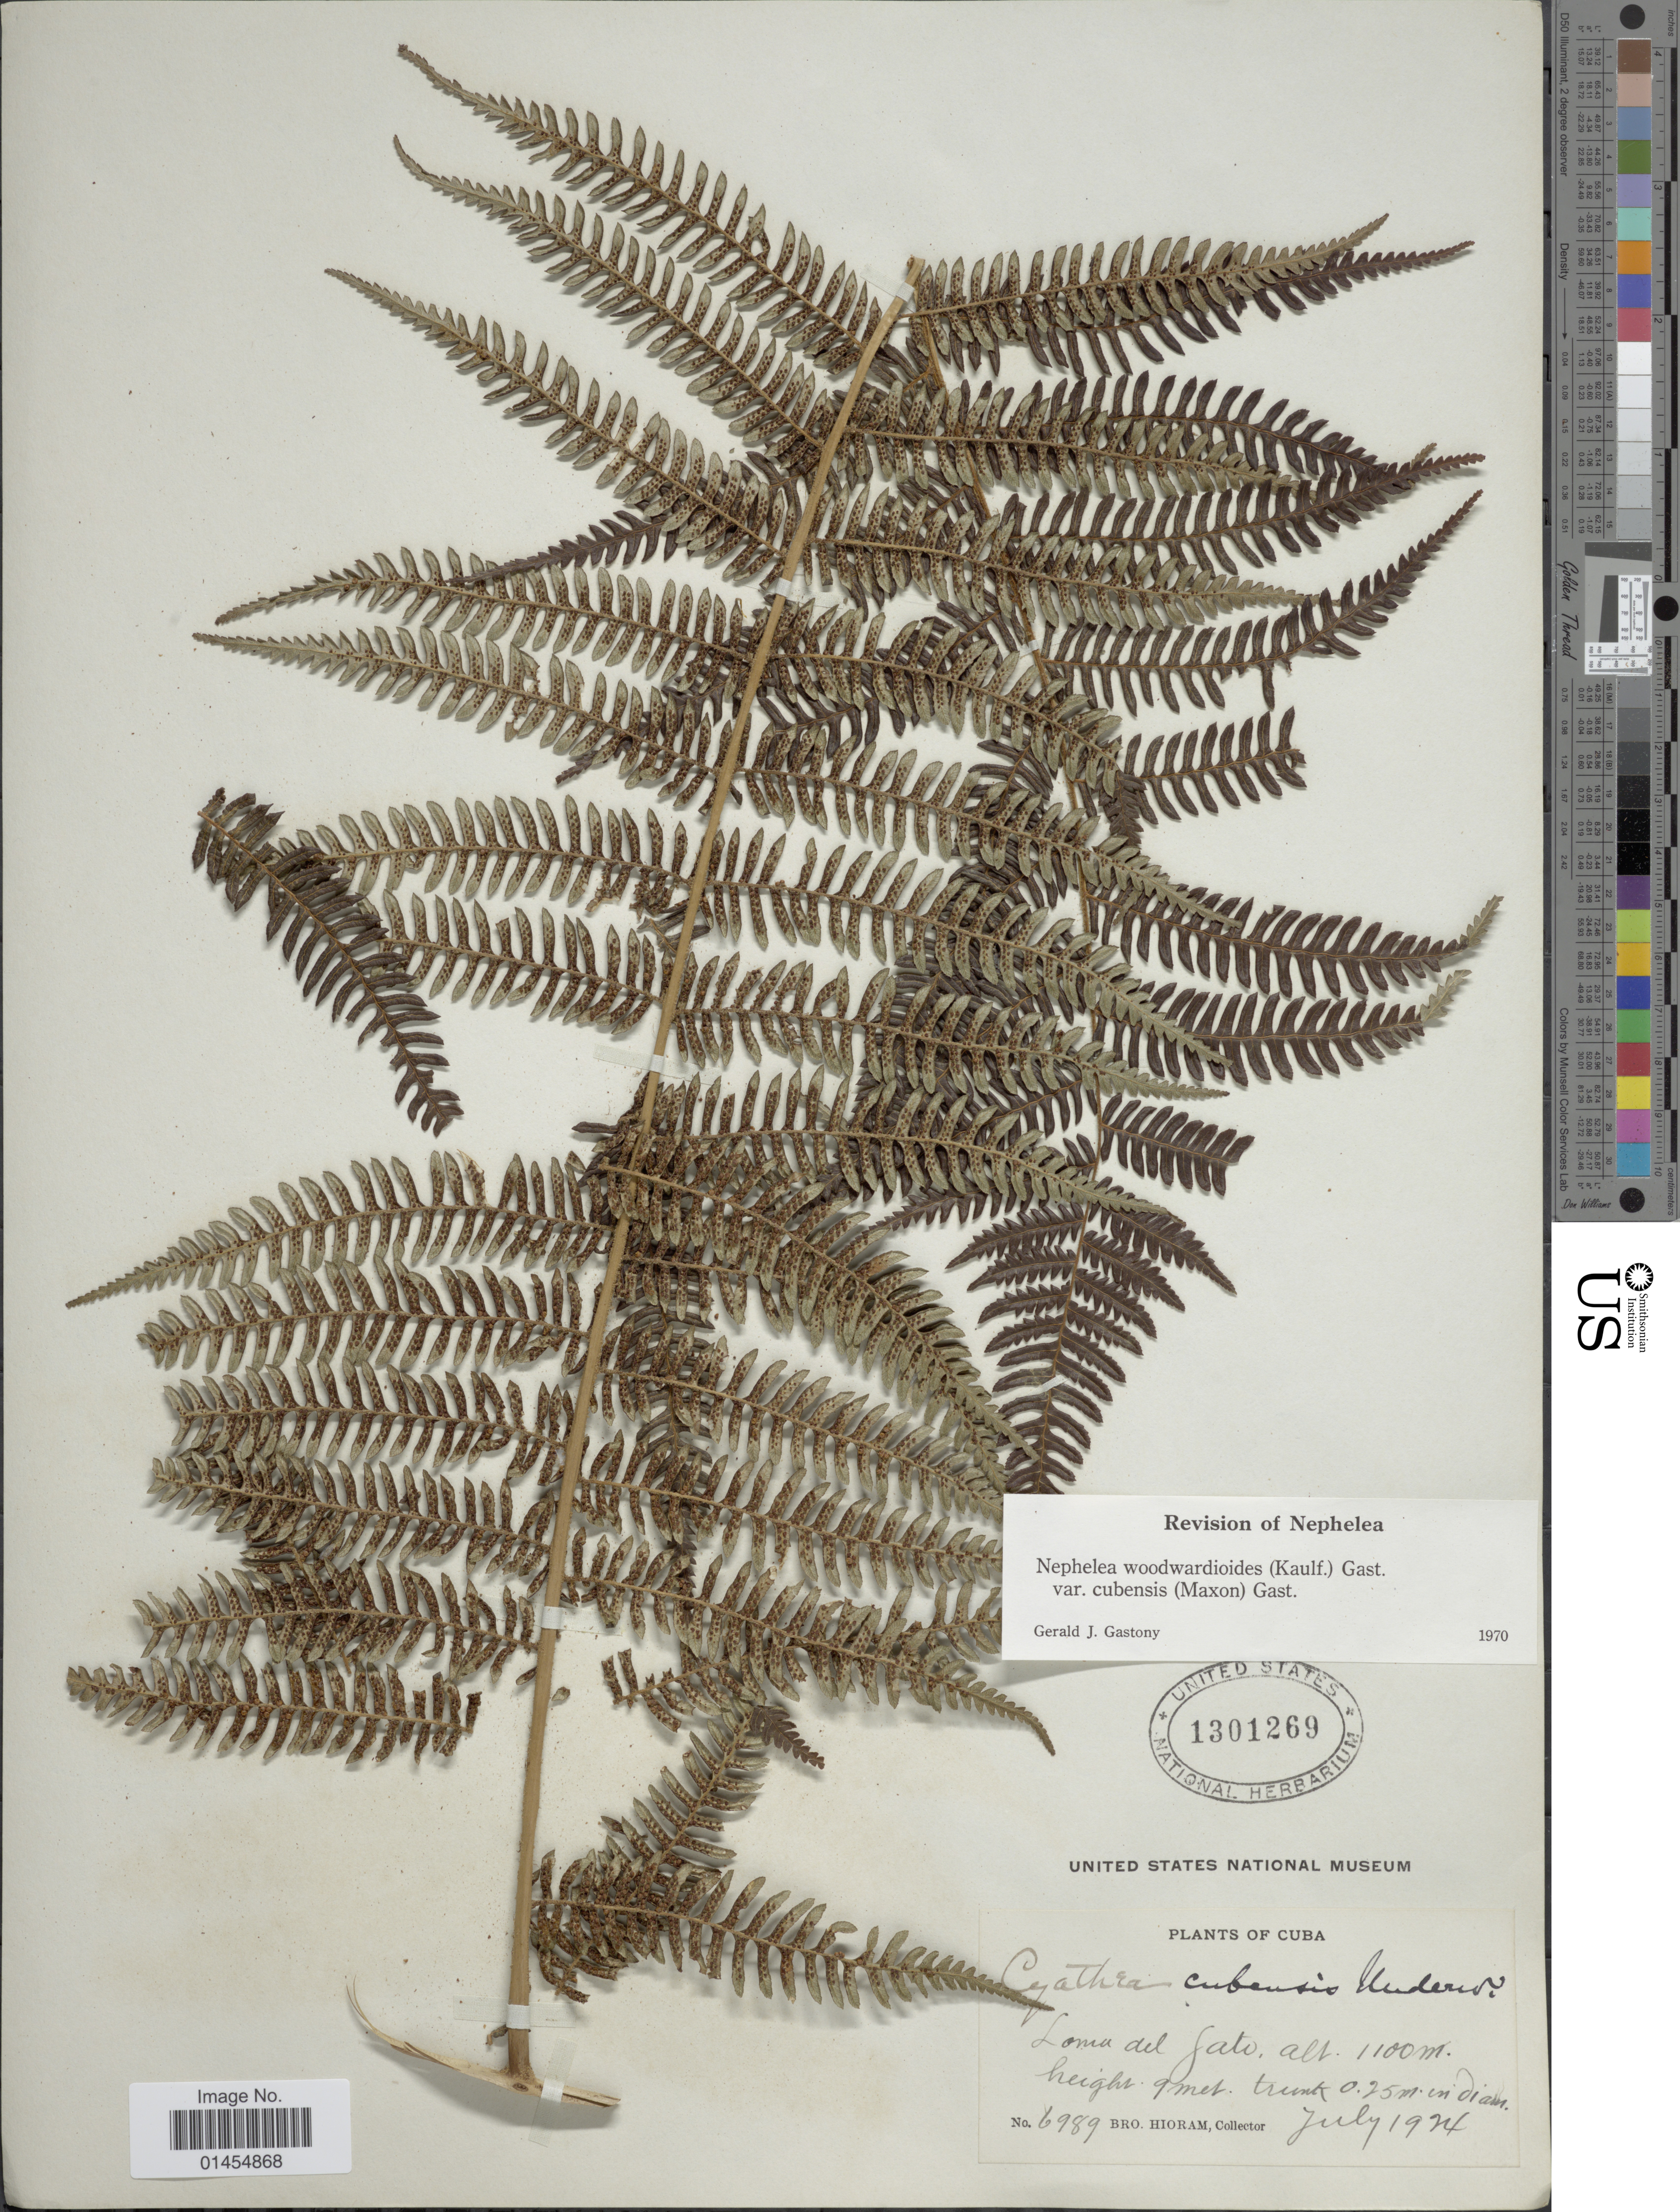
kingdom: Plantae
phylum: Tracheophyta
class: Polypodiopsida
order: Cyatheales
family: Cyatheaceae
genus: Alsophila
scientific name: Alsophila woodwardioides var. cubensis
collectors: Bro. Hioram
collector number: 6989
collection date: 1924-07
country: Cuba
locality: Loma del Gato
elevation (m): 1100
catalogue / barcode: US 1301269